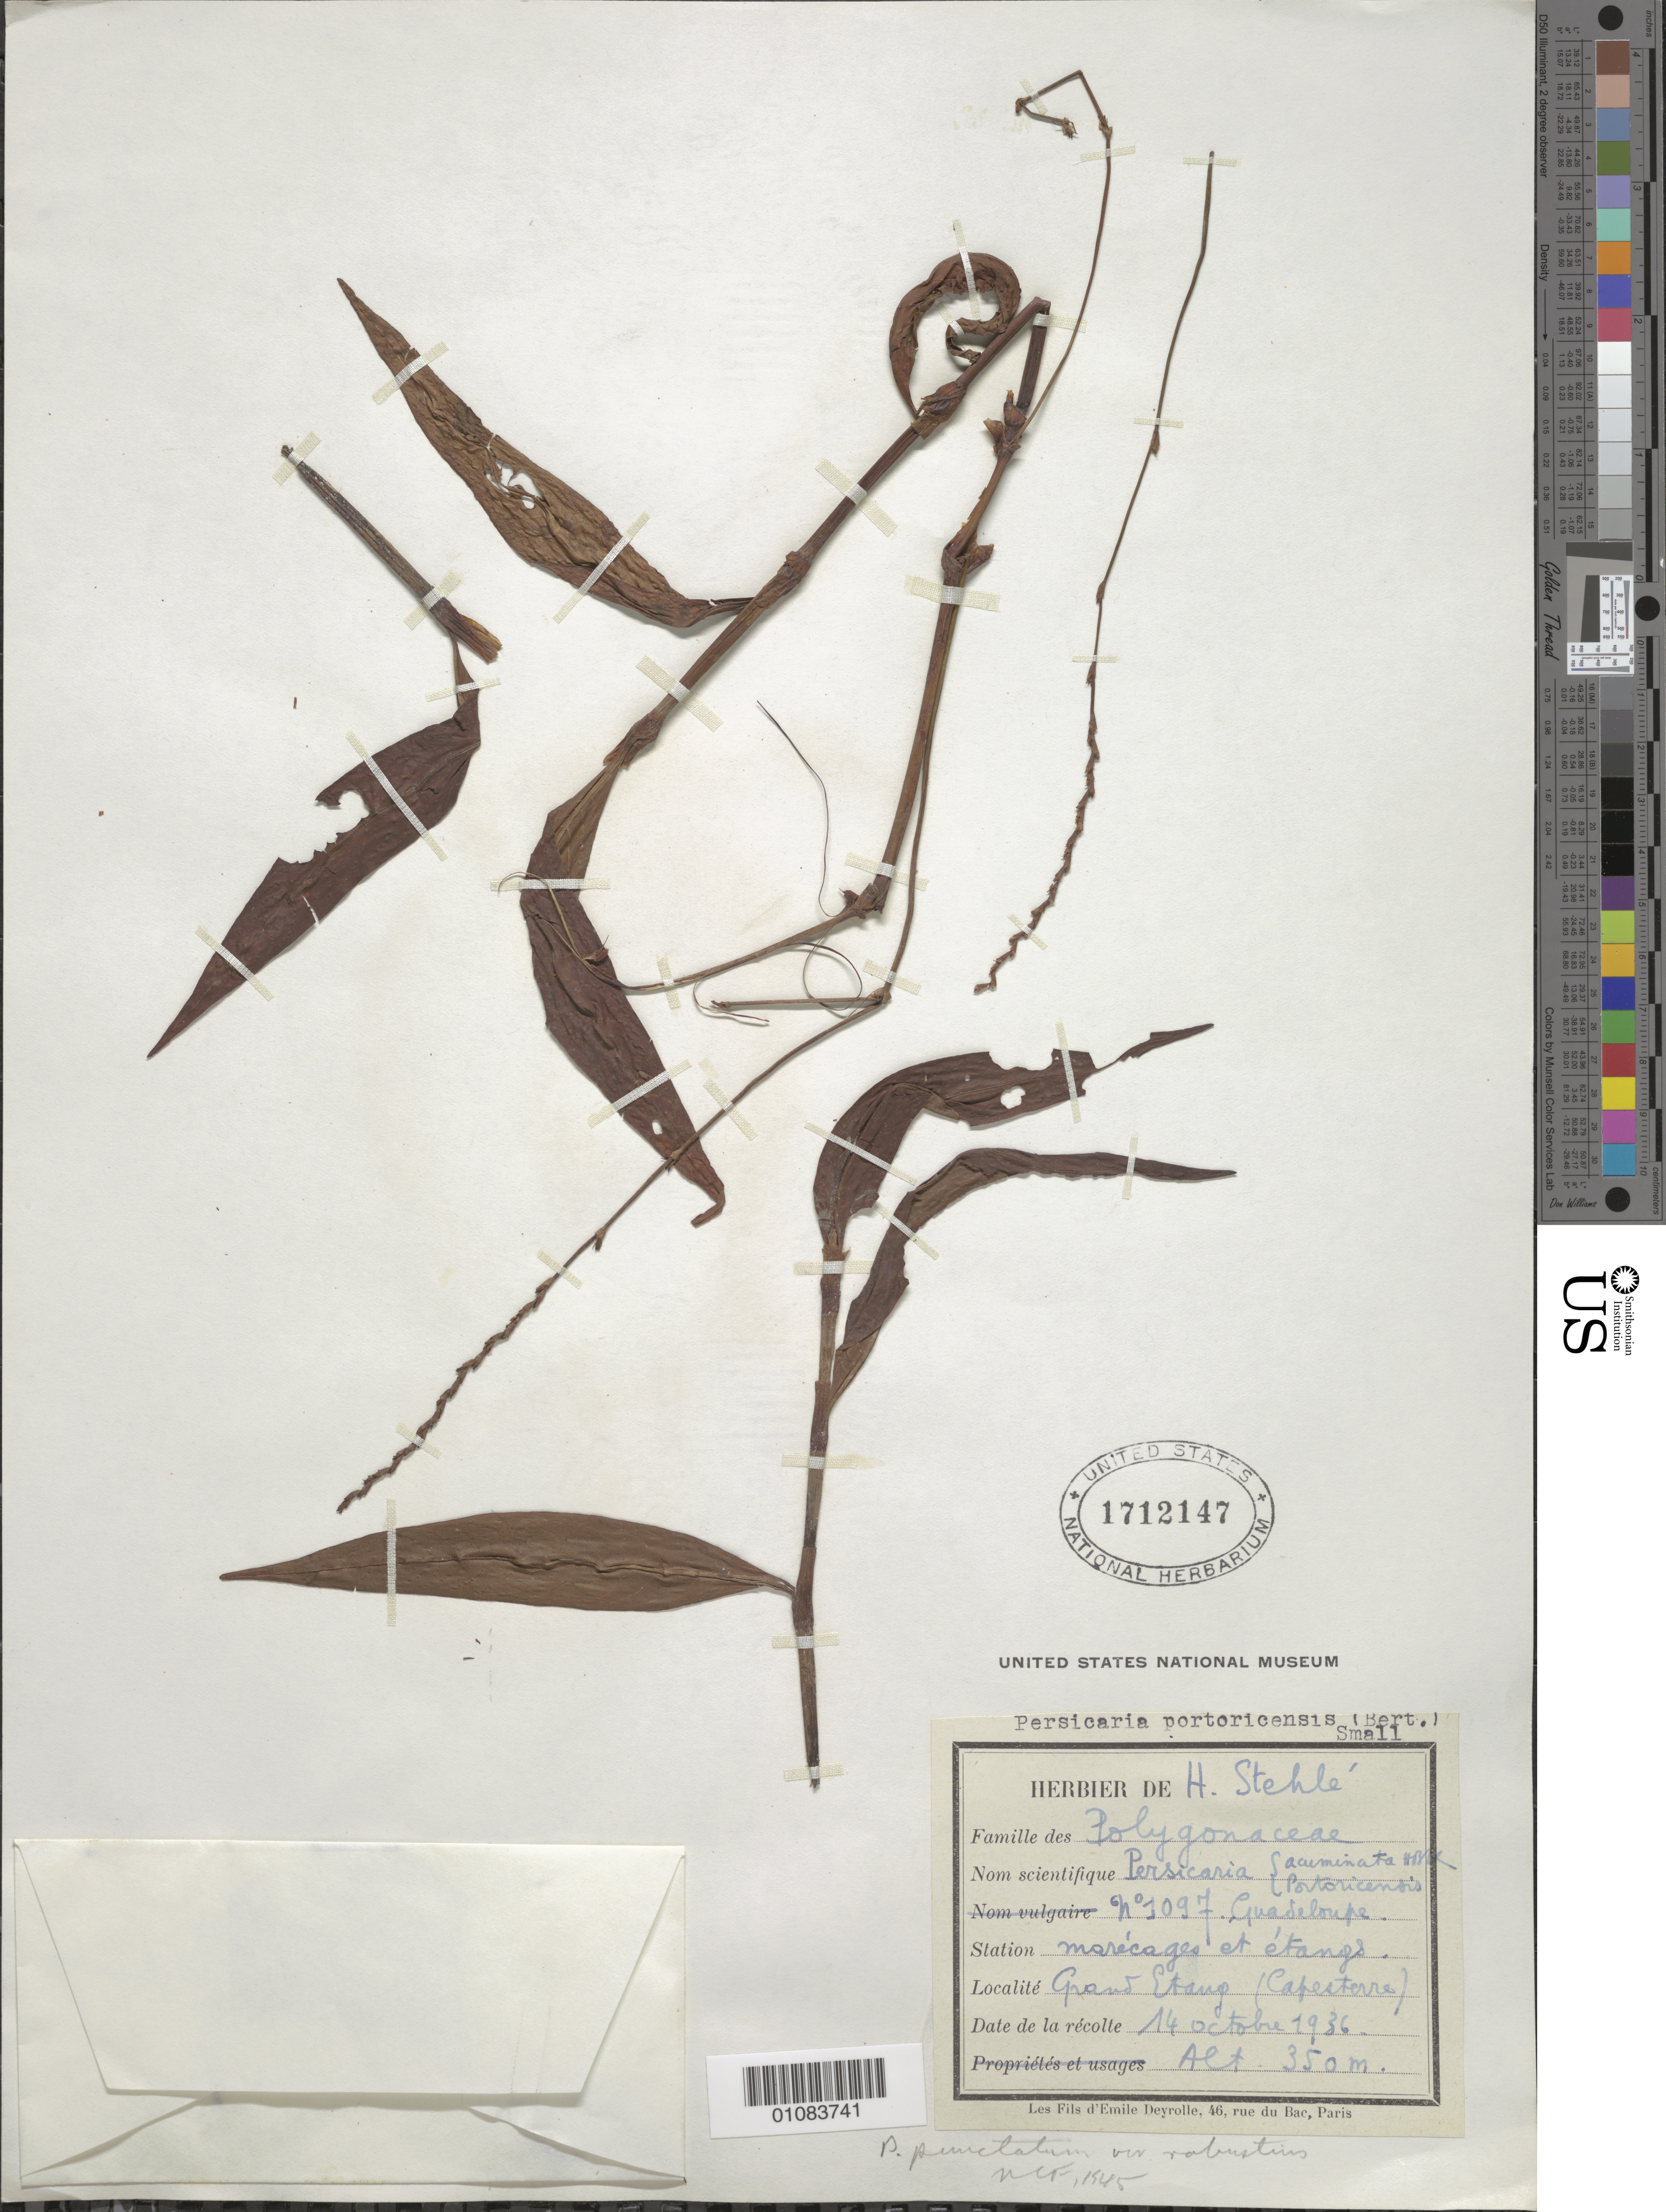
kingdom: Plantae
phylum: Tracheophyta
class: Magnoliopsida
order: Caryophyllales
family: Polygonaceae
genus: Polygonum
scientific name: Polygonum punctatum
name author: Elliott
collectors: H. Stehlé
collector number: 1097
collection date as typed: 14 Oct 1936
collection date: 1936-10-14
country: Guadeloupe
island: Basse Terre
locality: Grand Etang (Capesterre)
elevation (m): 350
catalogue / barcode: US 1712147